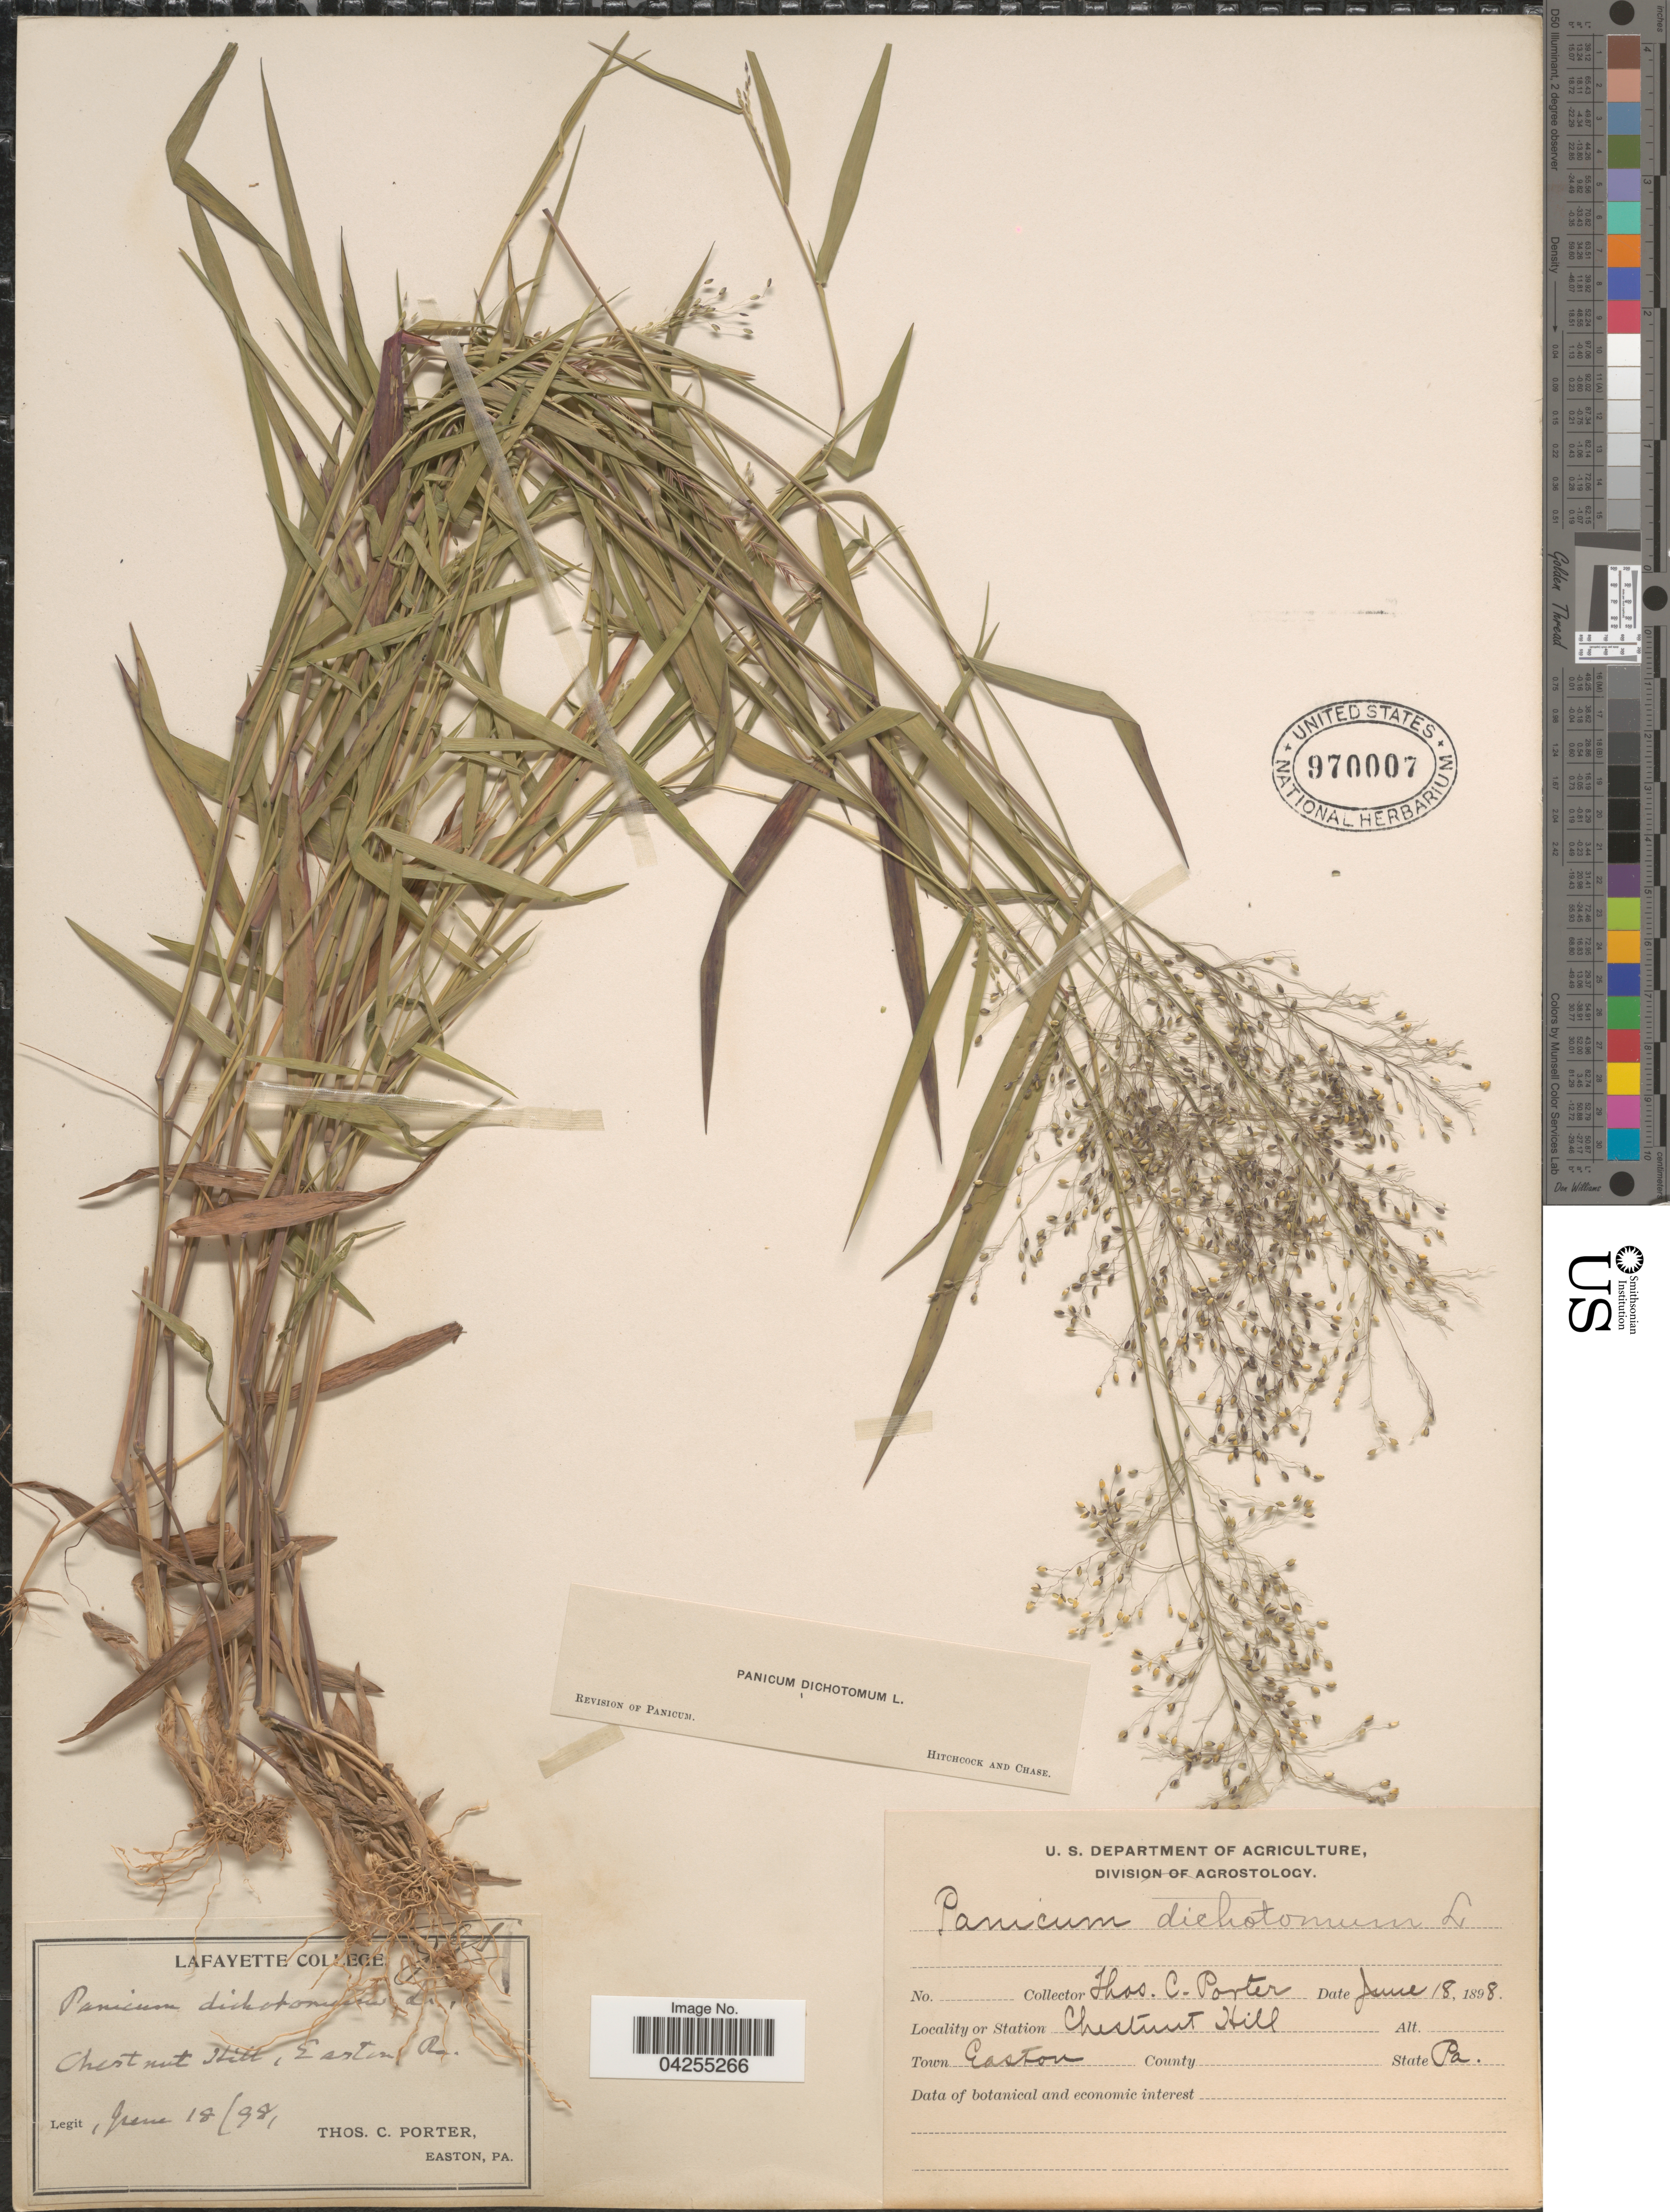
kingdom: Plantae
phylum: Tracheophyta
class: Liliopsida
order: Poales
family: Poaceae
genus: Dichanthelium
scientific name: Dichanthelium dichotomum var. dichotomum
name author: (L.) Gould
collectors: T. Porter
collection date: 1898-06-18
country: United States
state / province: Pennsylvania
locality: Chestnut Hill. Town Easton.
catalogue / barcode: US 970007